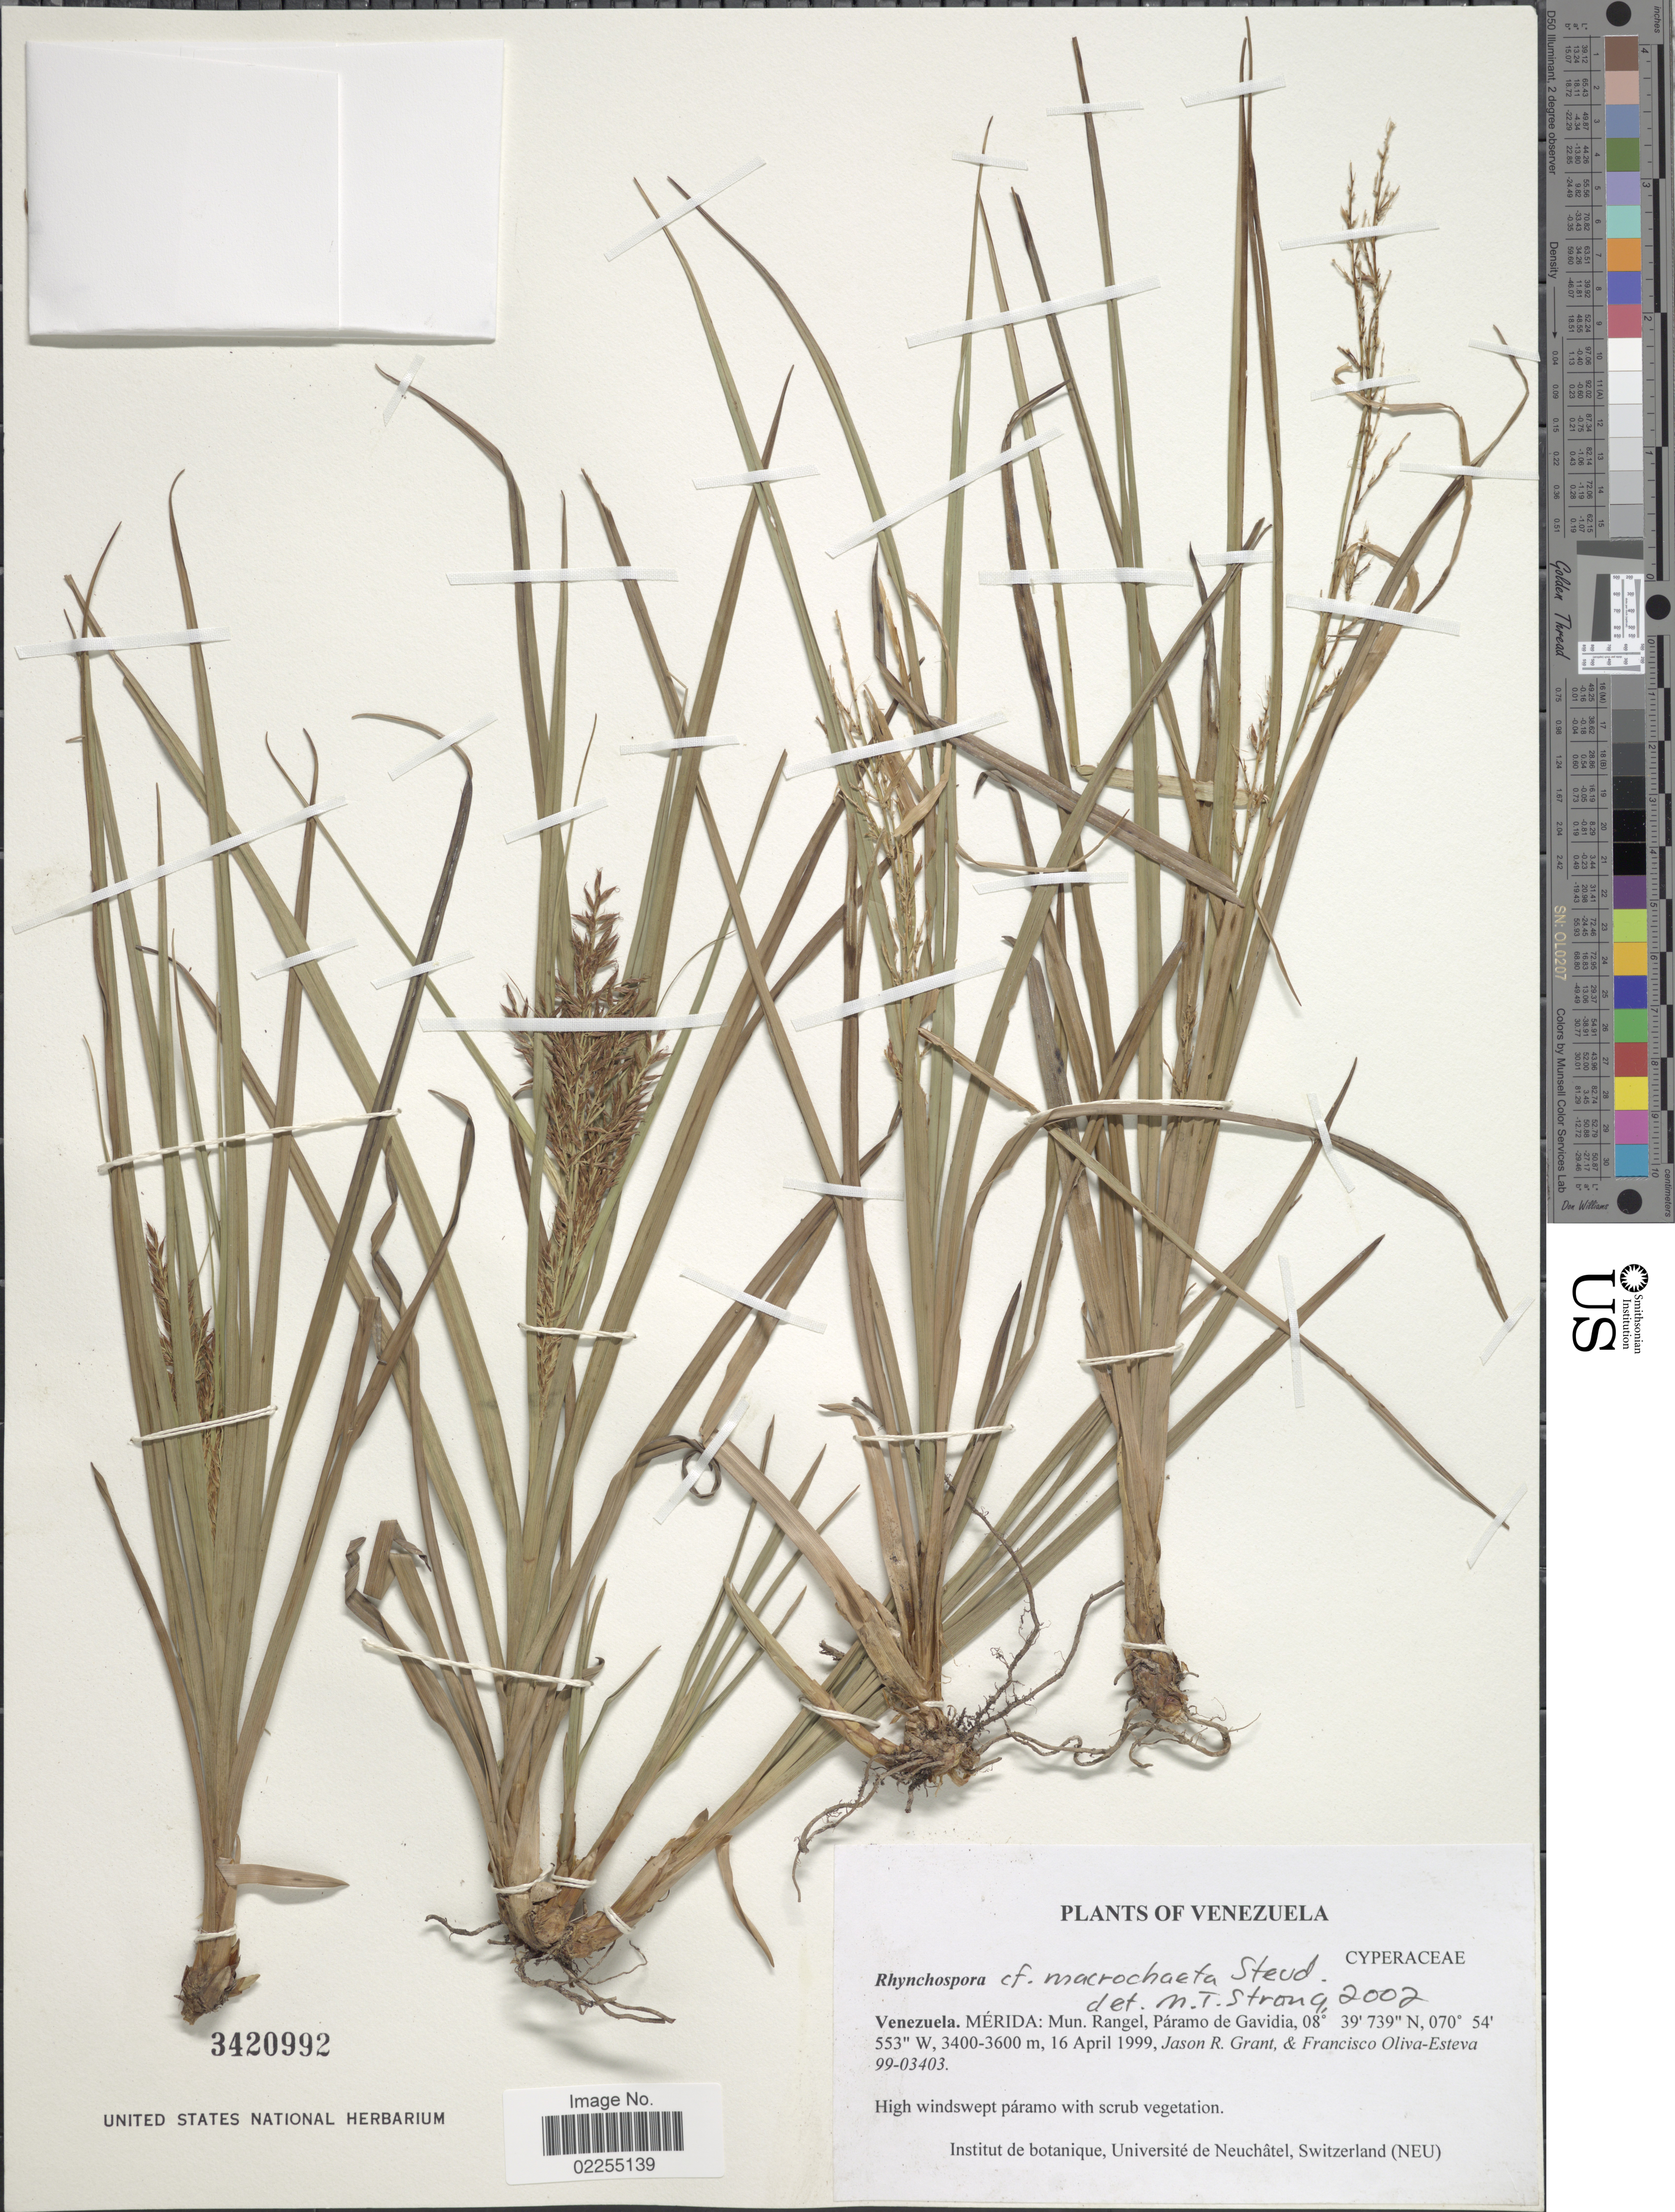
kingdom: Plantae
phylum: Tracheophyta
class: Liliopsida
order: Poales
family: Cyperaceae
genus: Rhynchospora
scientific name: Rhynchospora macrochaeta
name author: Steud. ex Boeckeler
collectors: J. Grant & F. Olivia-Esteva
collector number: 99-03403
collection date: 1999-04-16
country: Venezuela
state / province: Mérida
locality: Mun. Rangel, Paramo de Gavidia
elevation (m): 3400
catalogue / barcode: US 3420992